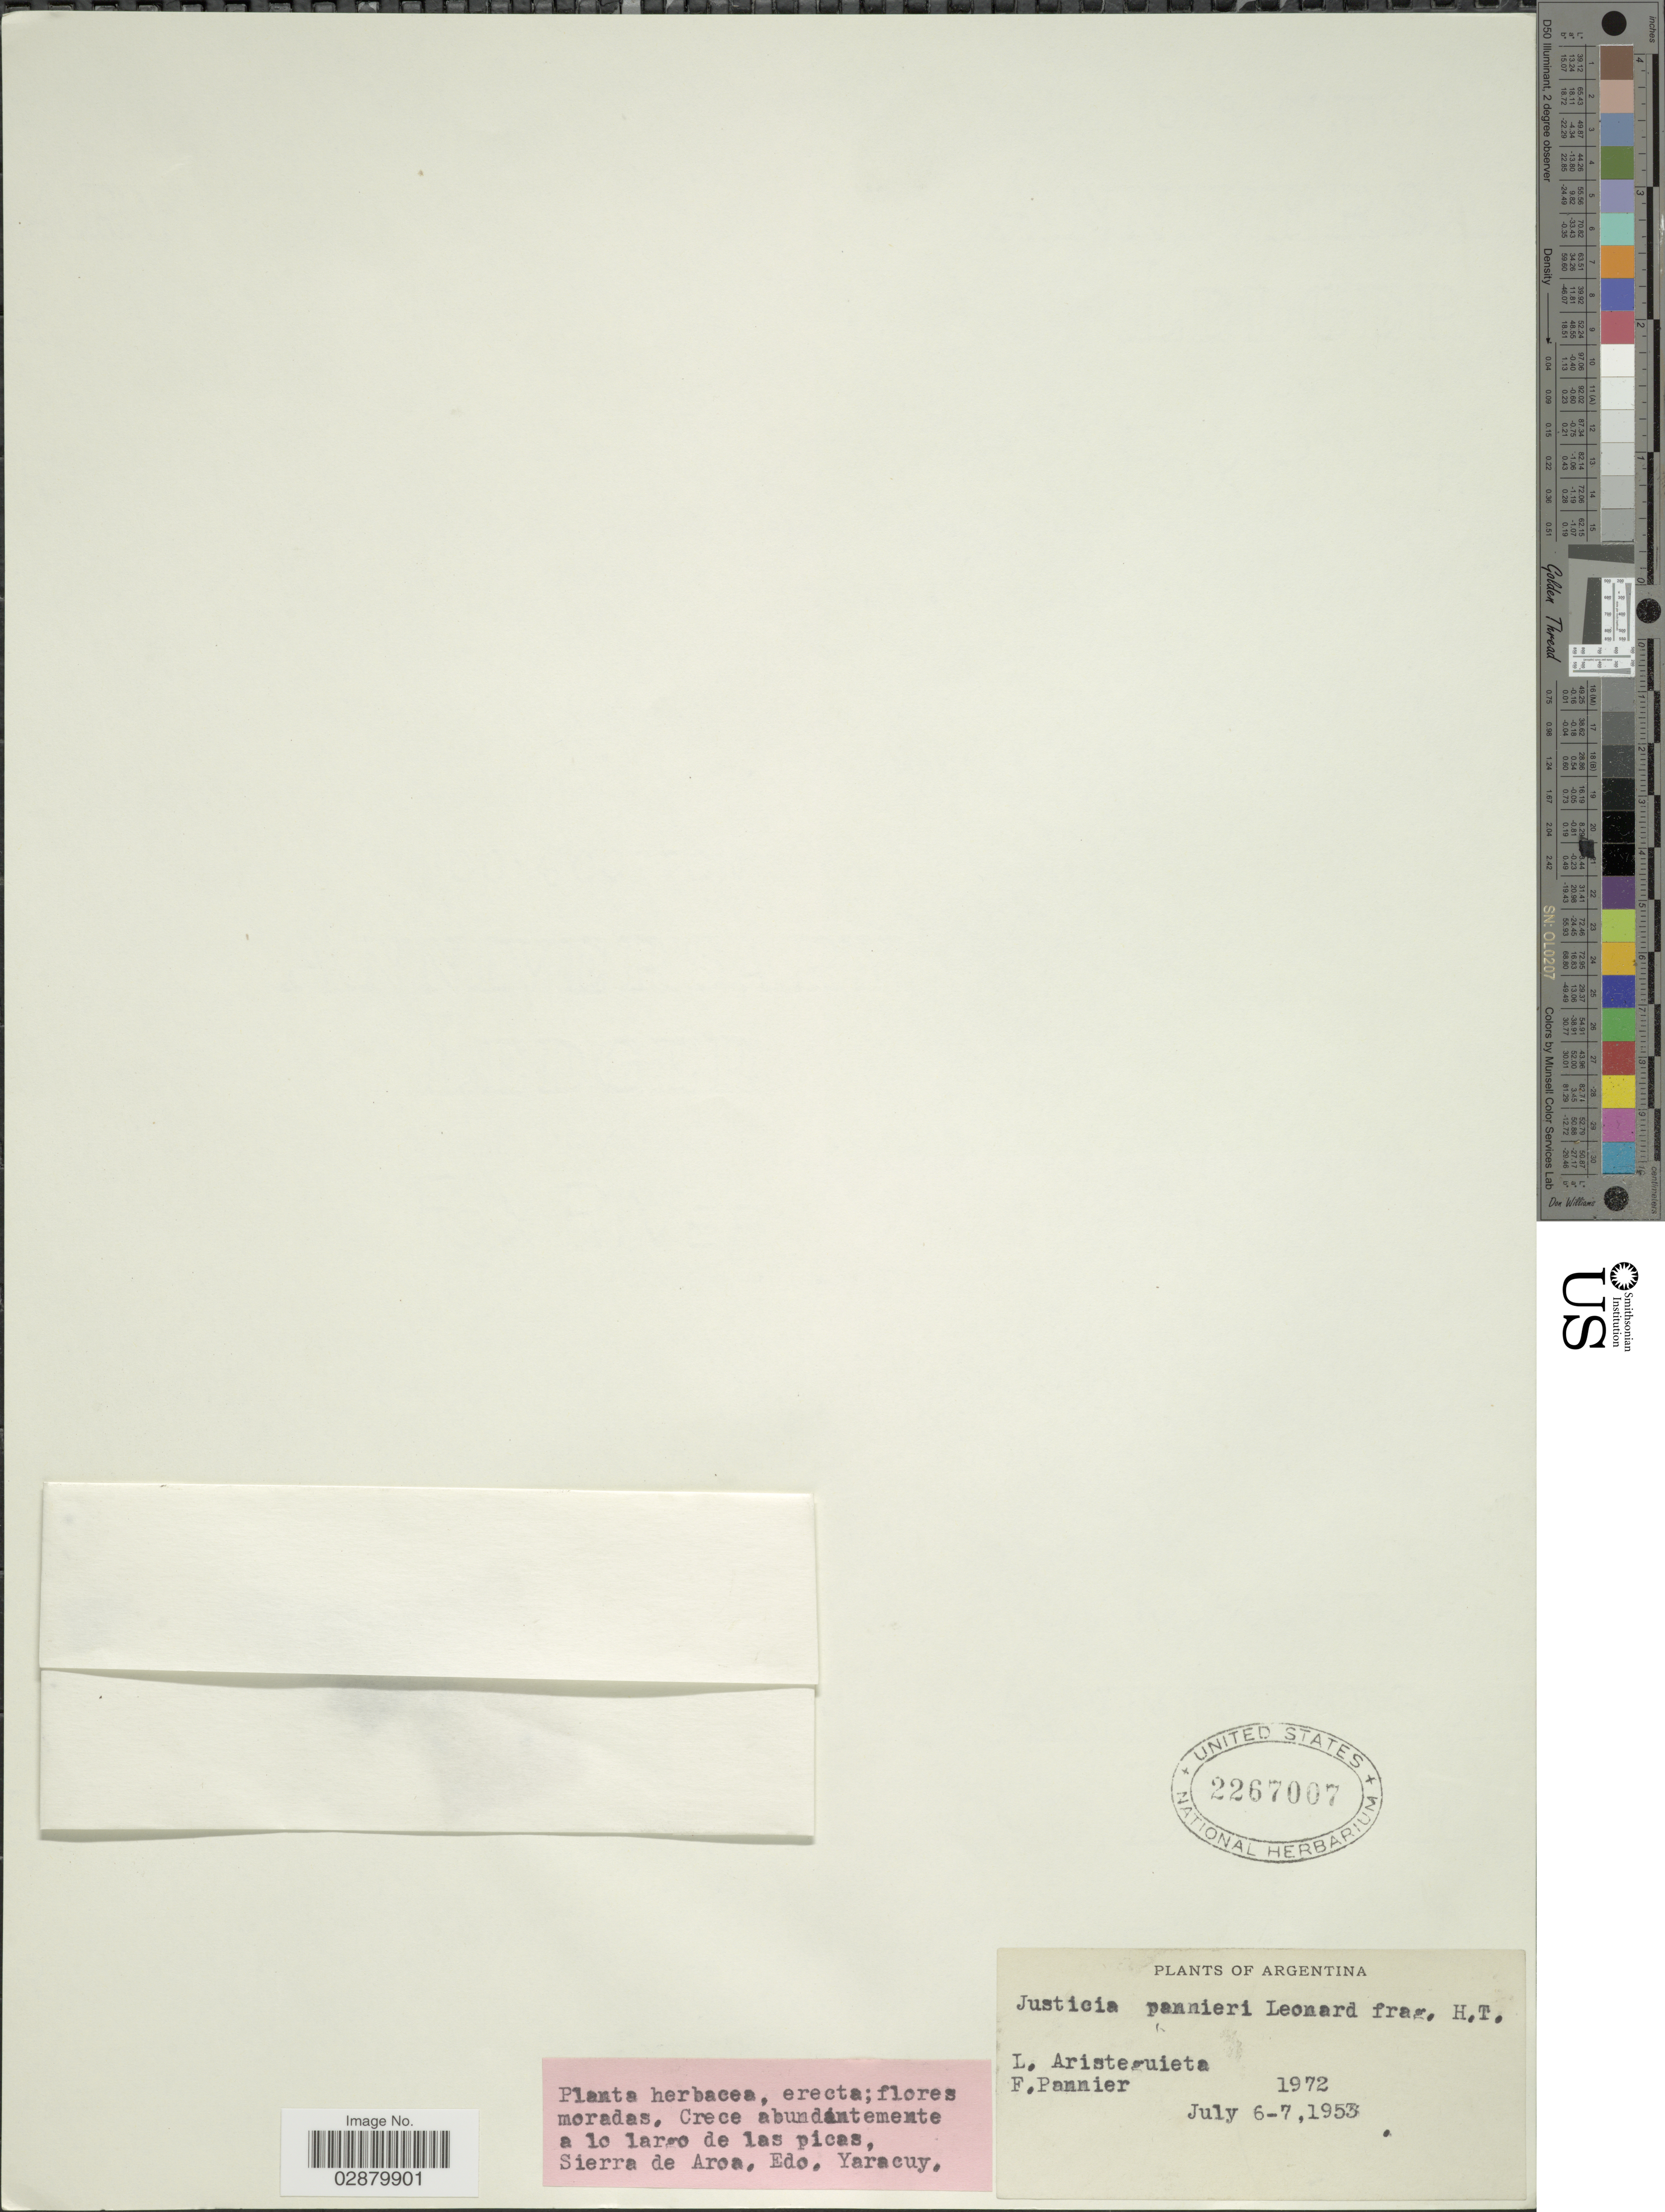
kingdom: Plantae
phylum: Tracheophyta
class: Magnoliopsida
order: Lamiales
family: Acanthaceae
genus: Justicia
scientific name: Justicia pannieri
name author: Leonard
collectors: L. Aristeguieta & F. Pannier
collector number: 1972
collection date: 1953-07-06/1953-07-07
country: Venezuela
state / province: Yaracuy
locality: Sierra de Aroa.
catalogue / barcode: US 2267007